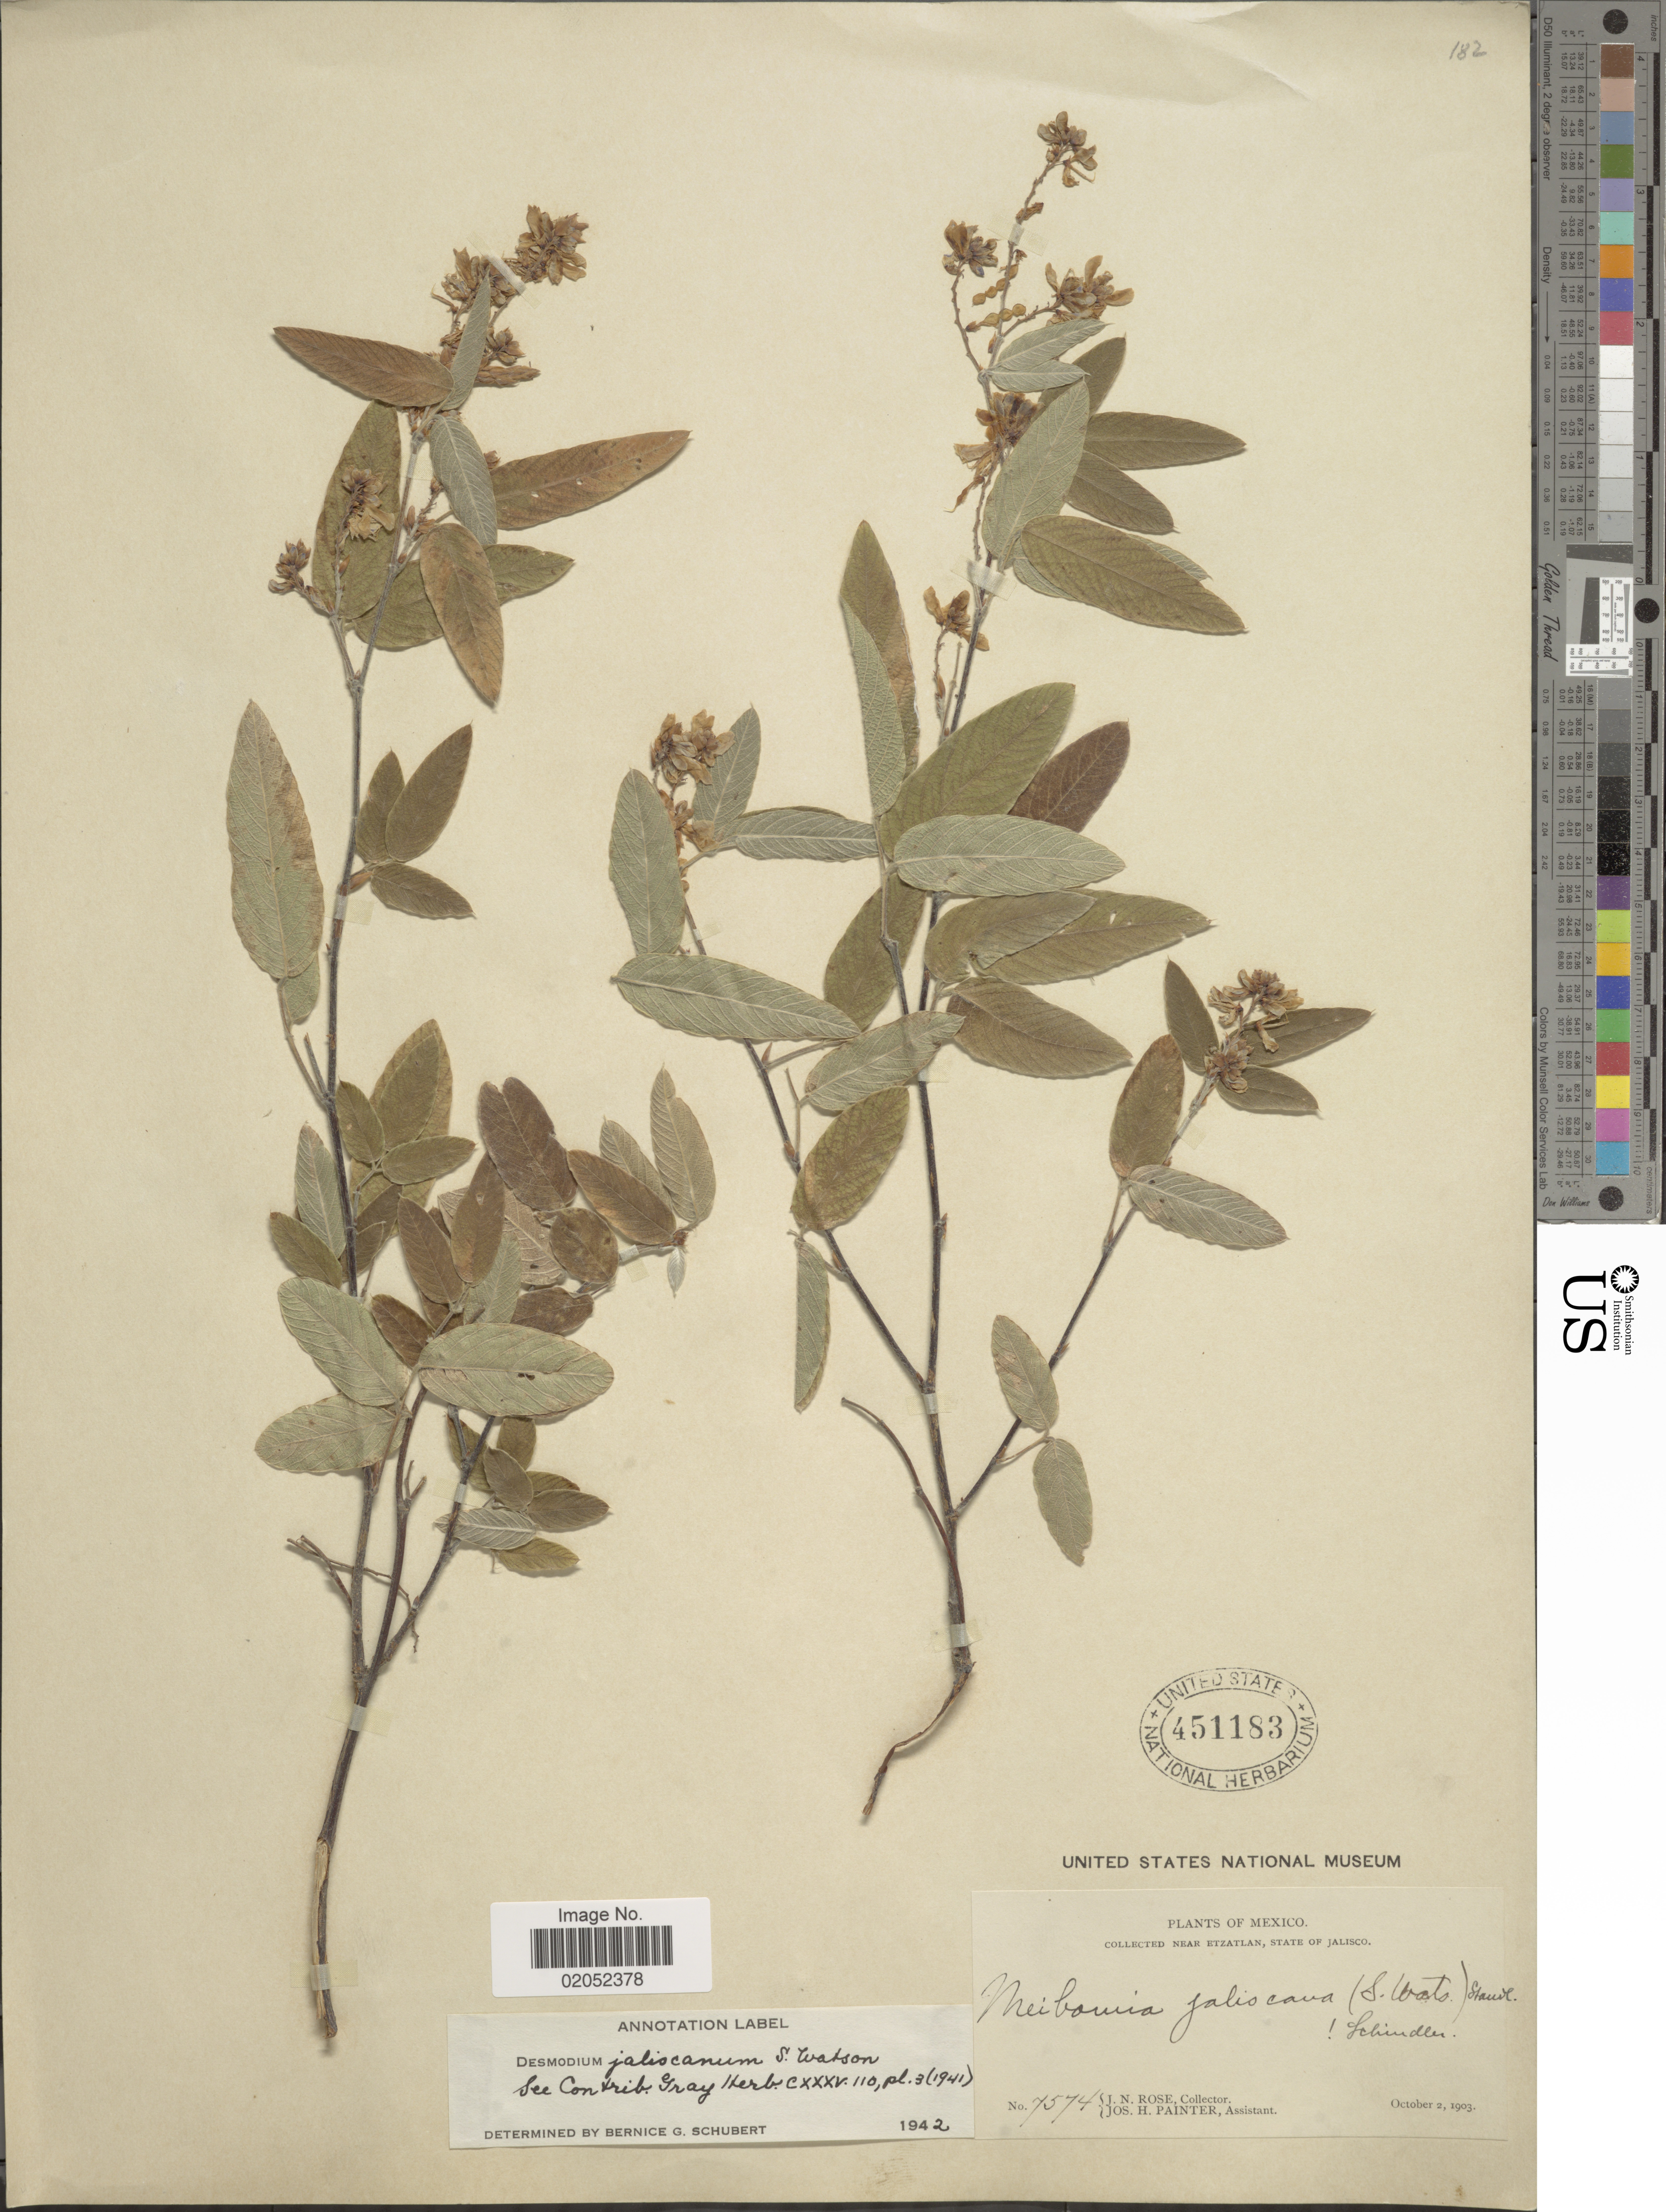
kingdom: Plantae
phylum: Tracheophyta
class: Magnoliopsida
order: Fabales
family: Fabaceae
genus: Desmodium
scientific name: Desmodium jaliscanum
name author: S. Watson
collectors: J. N. Rose & J. H. Painter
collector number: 7574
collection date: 1903-10-02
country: Mexico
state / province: México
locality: Mexico, Near Etzatlan, State of Jalsico.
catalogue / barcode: US 451183